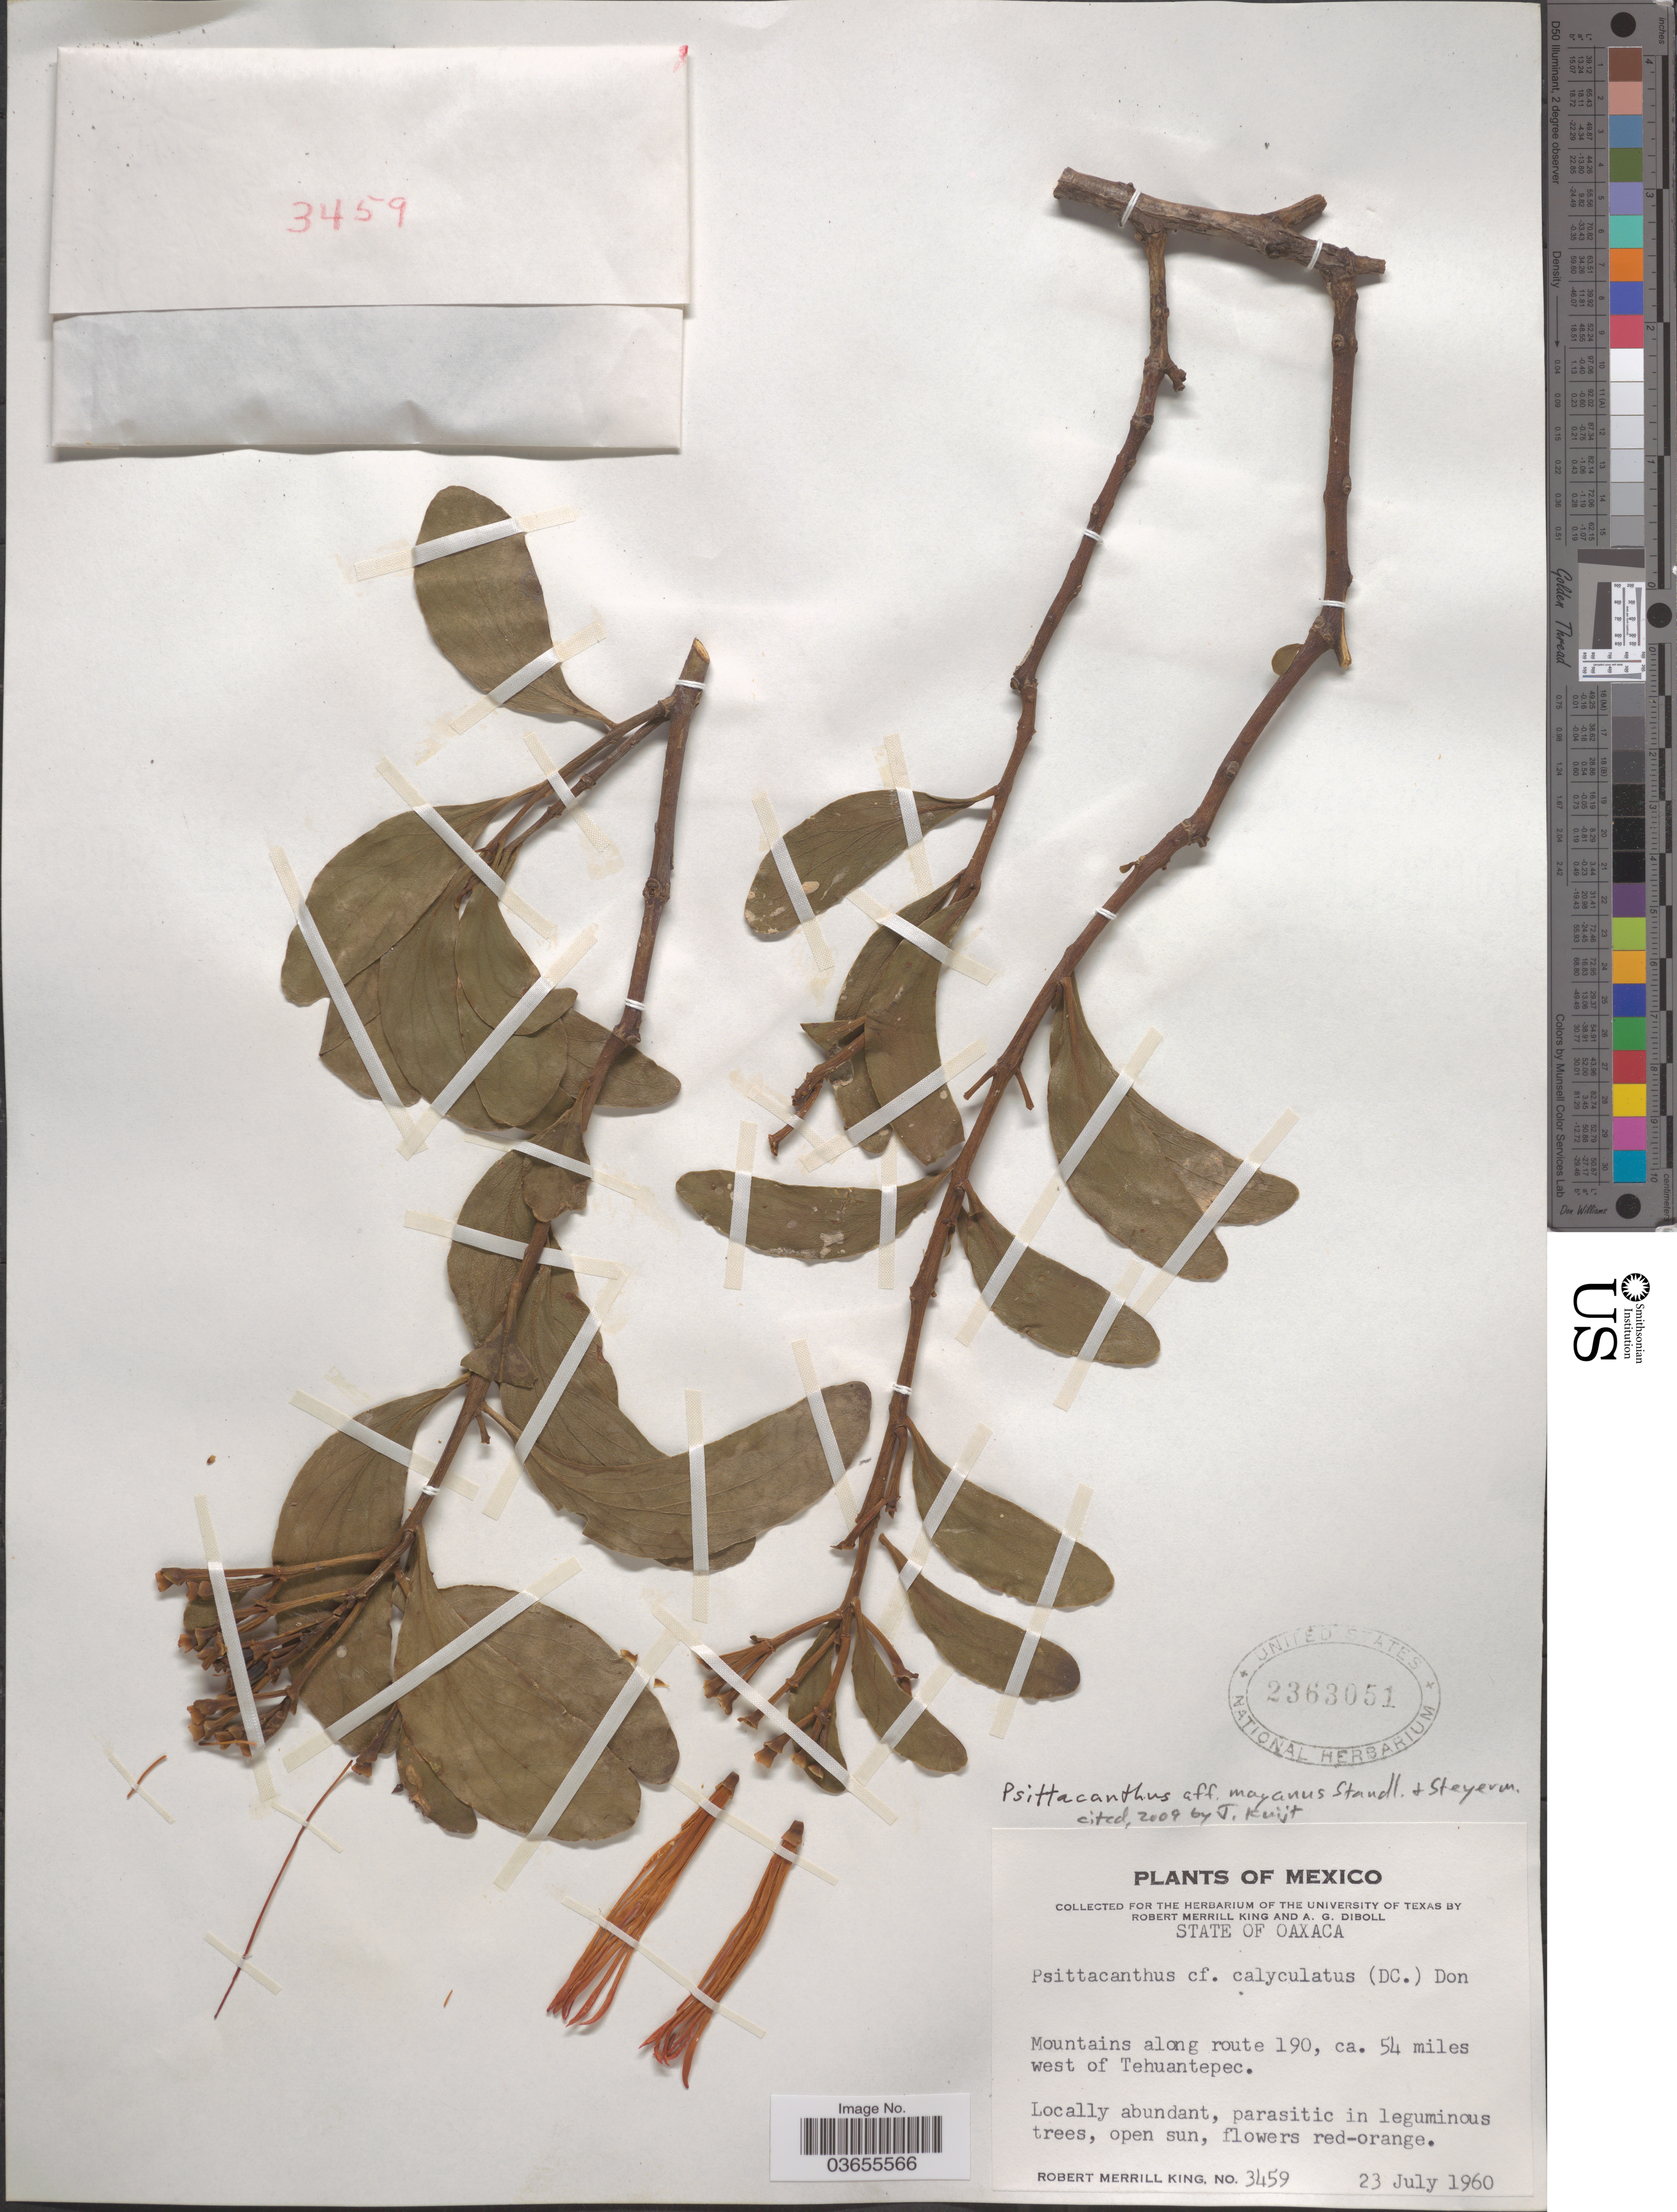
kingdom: Plantae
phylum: Tracheophyta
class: Magnoliopsida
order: Santalales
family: Loranthaceae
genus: Psittacanthus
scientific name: Psittacanthus mayanus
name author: Standl. & Steyerm.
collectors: R. M. King & A. Diboll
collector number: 3459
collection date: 1960-07-23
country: Mexico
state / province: Oaxaca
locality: Mountains along route 190, ca. 54 miles west of Tehuantepec.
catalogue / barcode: US 2363051